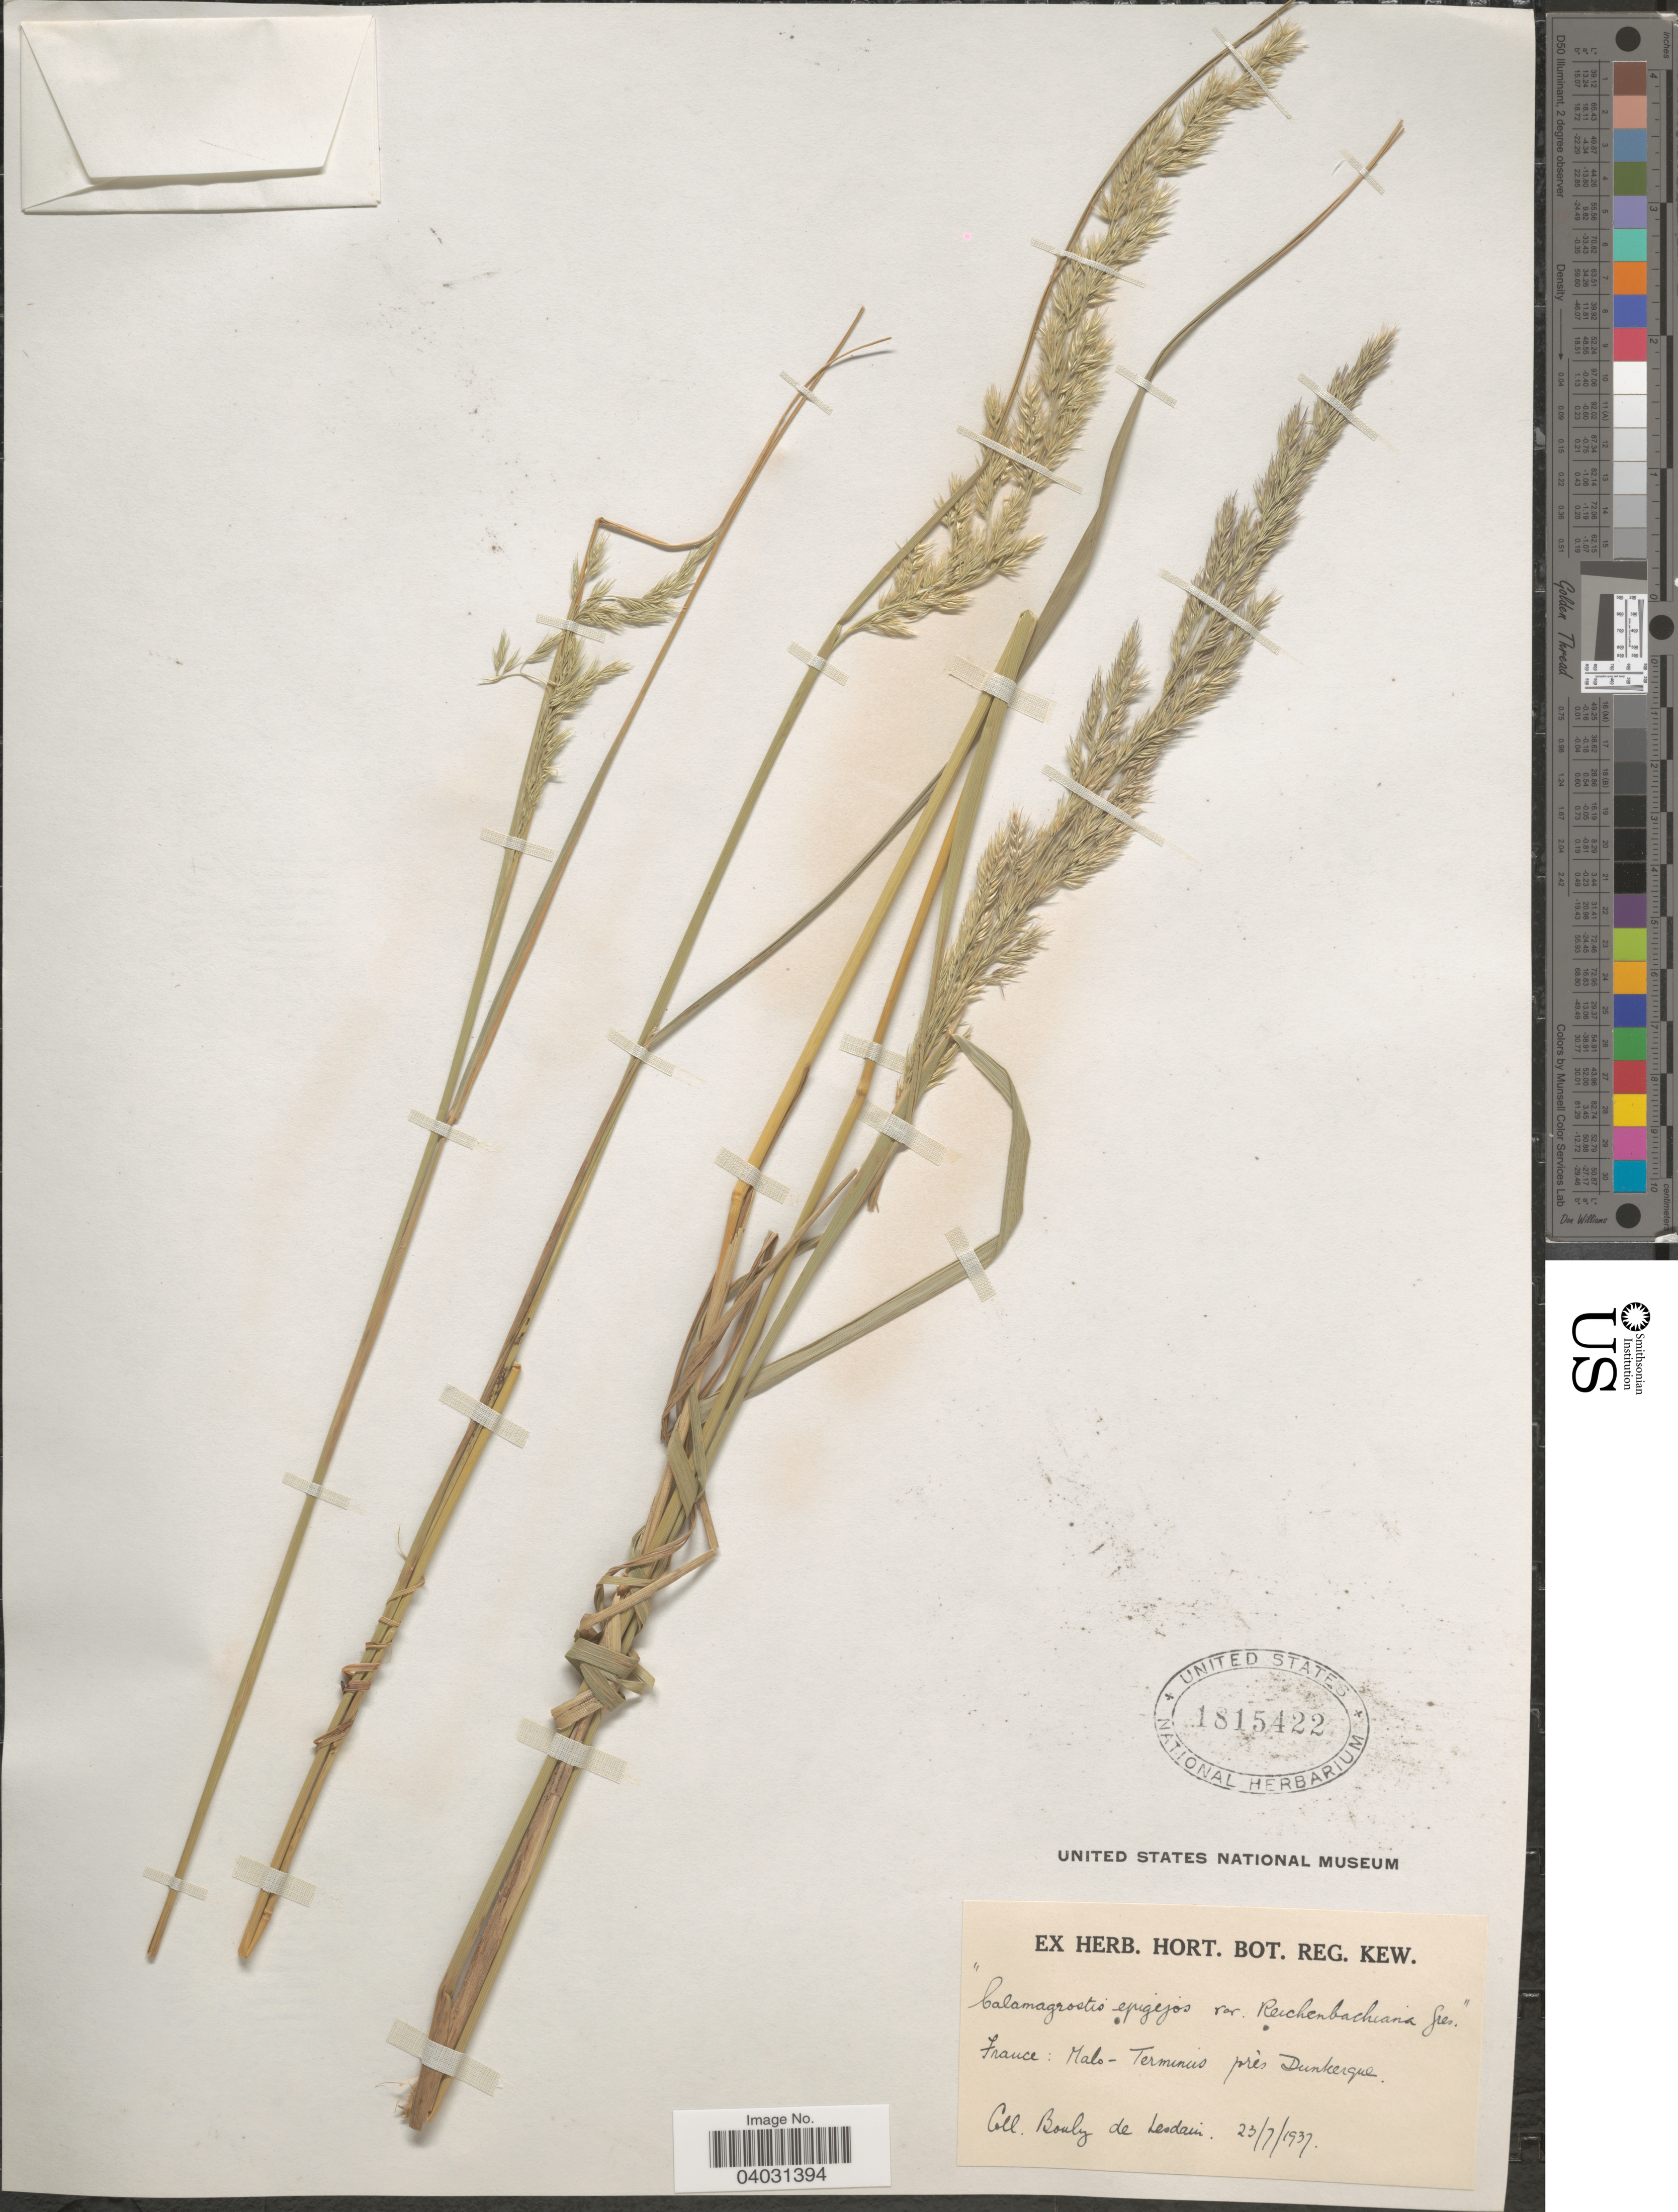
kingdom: Plantae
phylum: Tracheophyta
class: Liliopsida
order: Poales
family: Poaceae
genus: Calamagrostis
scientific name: Calamagrostis epigeios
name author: (L.) Roth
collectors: M. Bouly de Lesdain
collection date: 1937-07-23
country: France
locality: Malo-Terminus près Dunkerque.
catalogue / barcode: US 1815422